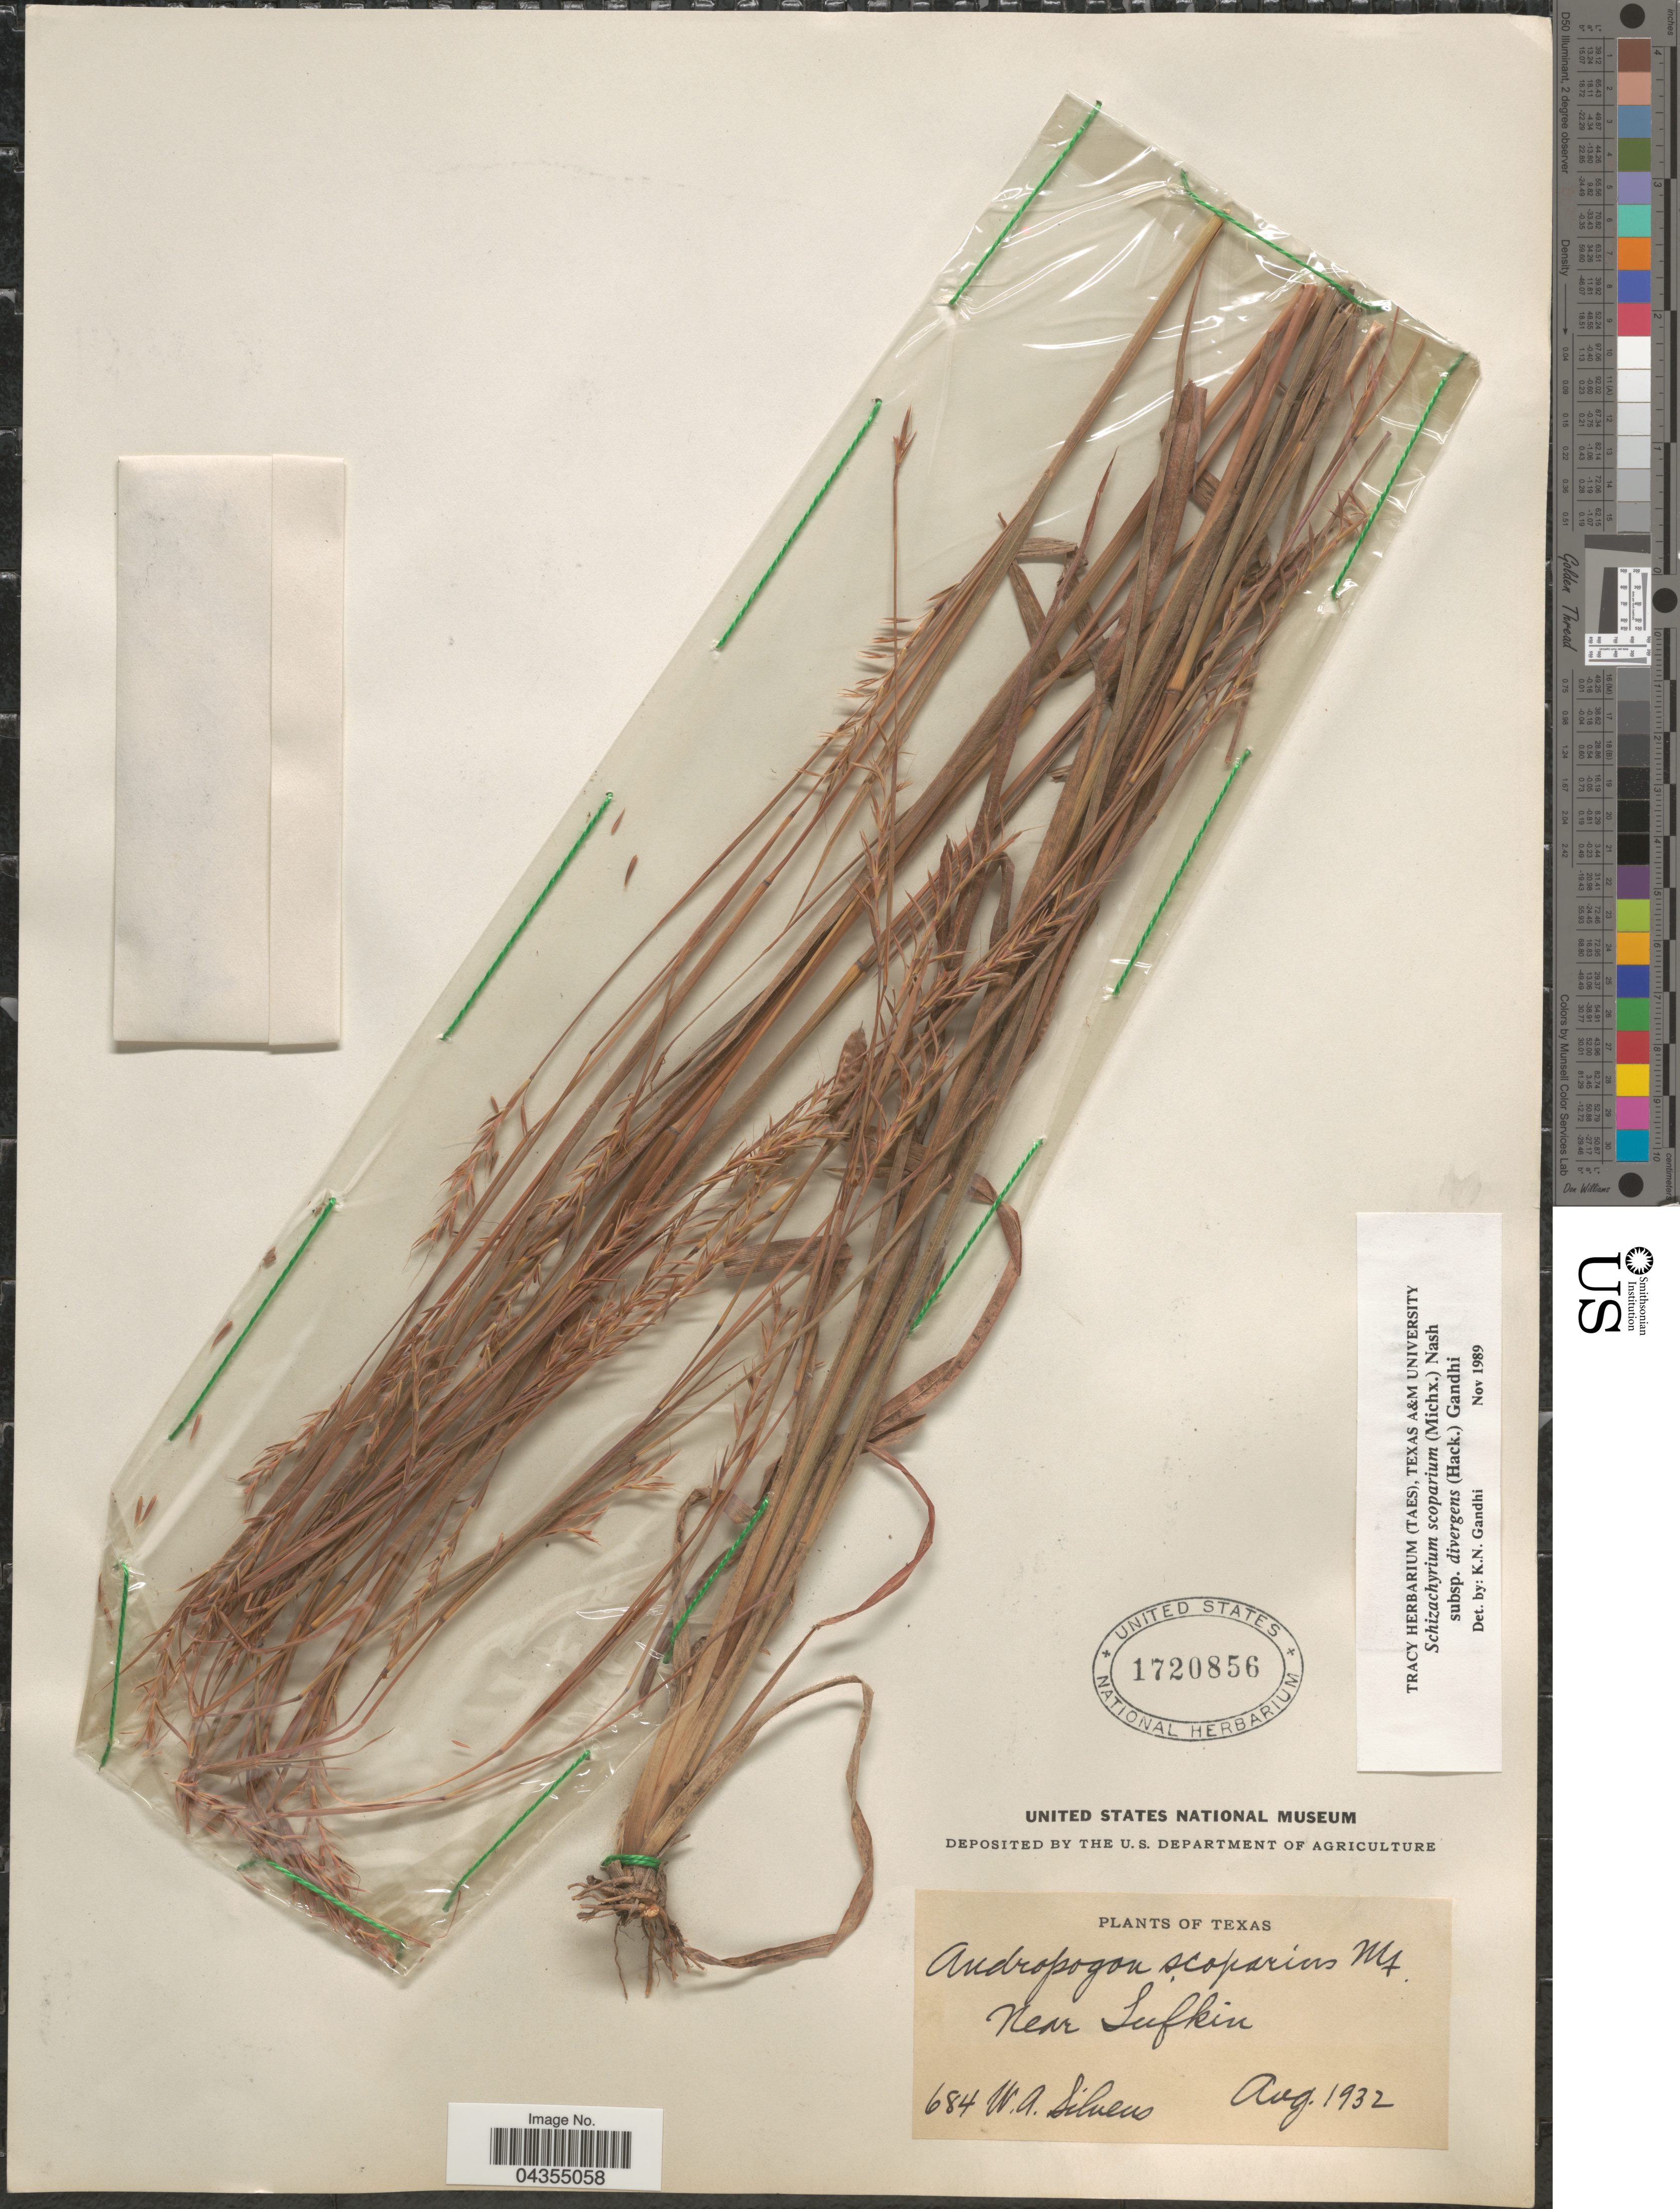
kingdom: Plantae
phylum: Tracheophyta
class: Liliopsida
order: Poales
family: Poaceae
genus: Schizachyrium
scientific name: Schizachyrium scoparium var. divergens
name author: (Hack.) Gould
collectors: W. Silveus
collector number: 684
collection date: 1932-08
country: United States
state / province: Texas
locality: Near Sulfkin.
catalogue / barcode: US 1720856